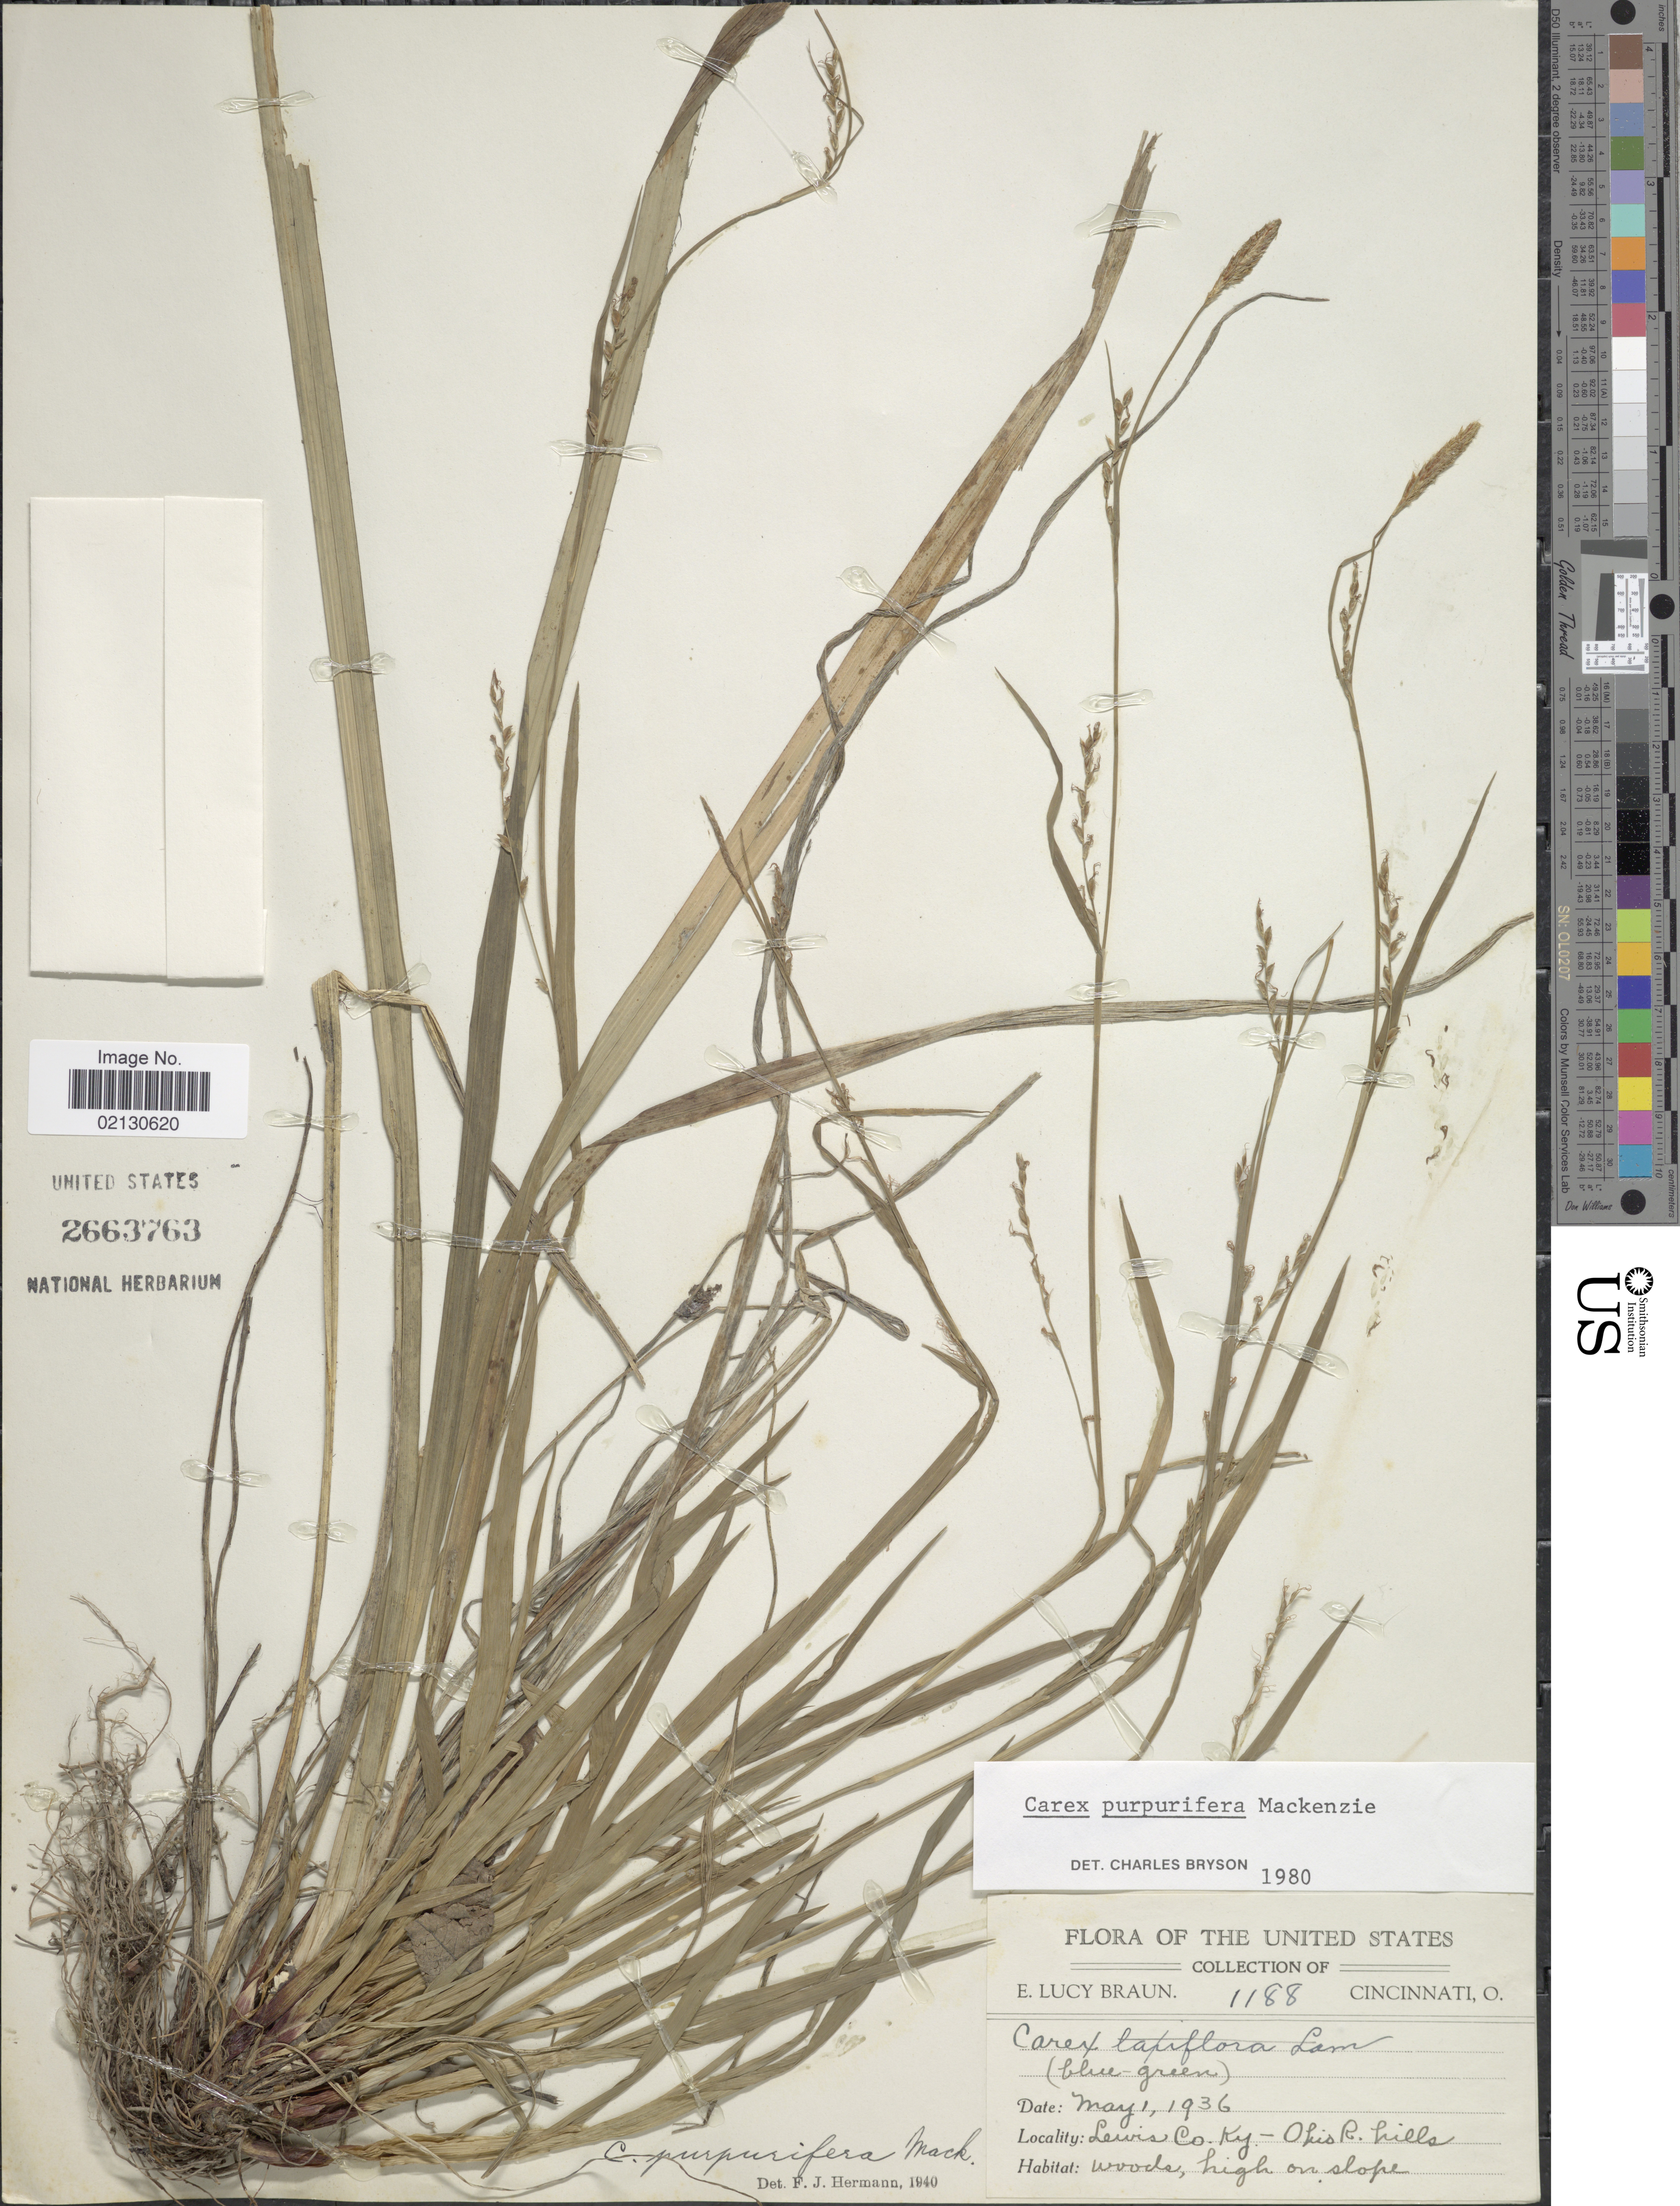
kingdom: Plantae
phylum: Tracheophyta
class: Liliopsida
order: Poales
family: Cyperaceae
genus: Carex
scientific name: Carex purpurifera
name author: Mack.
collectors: E. L. Braun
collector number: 1188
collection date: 1936-05-01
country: United States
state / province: Kentucky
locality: Lewis Co. Ohio R. hills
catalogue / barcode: US 2663763